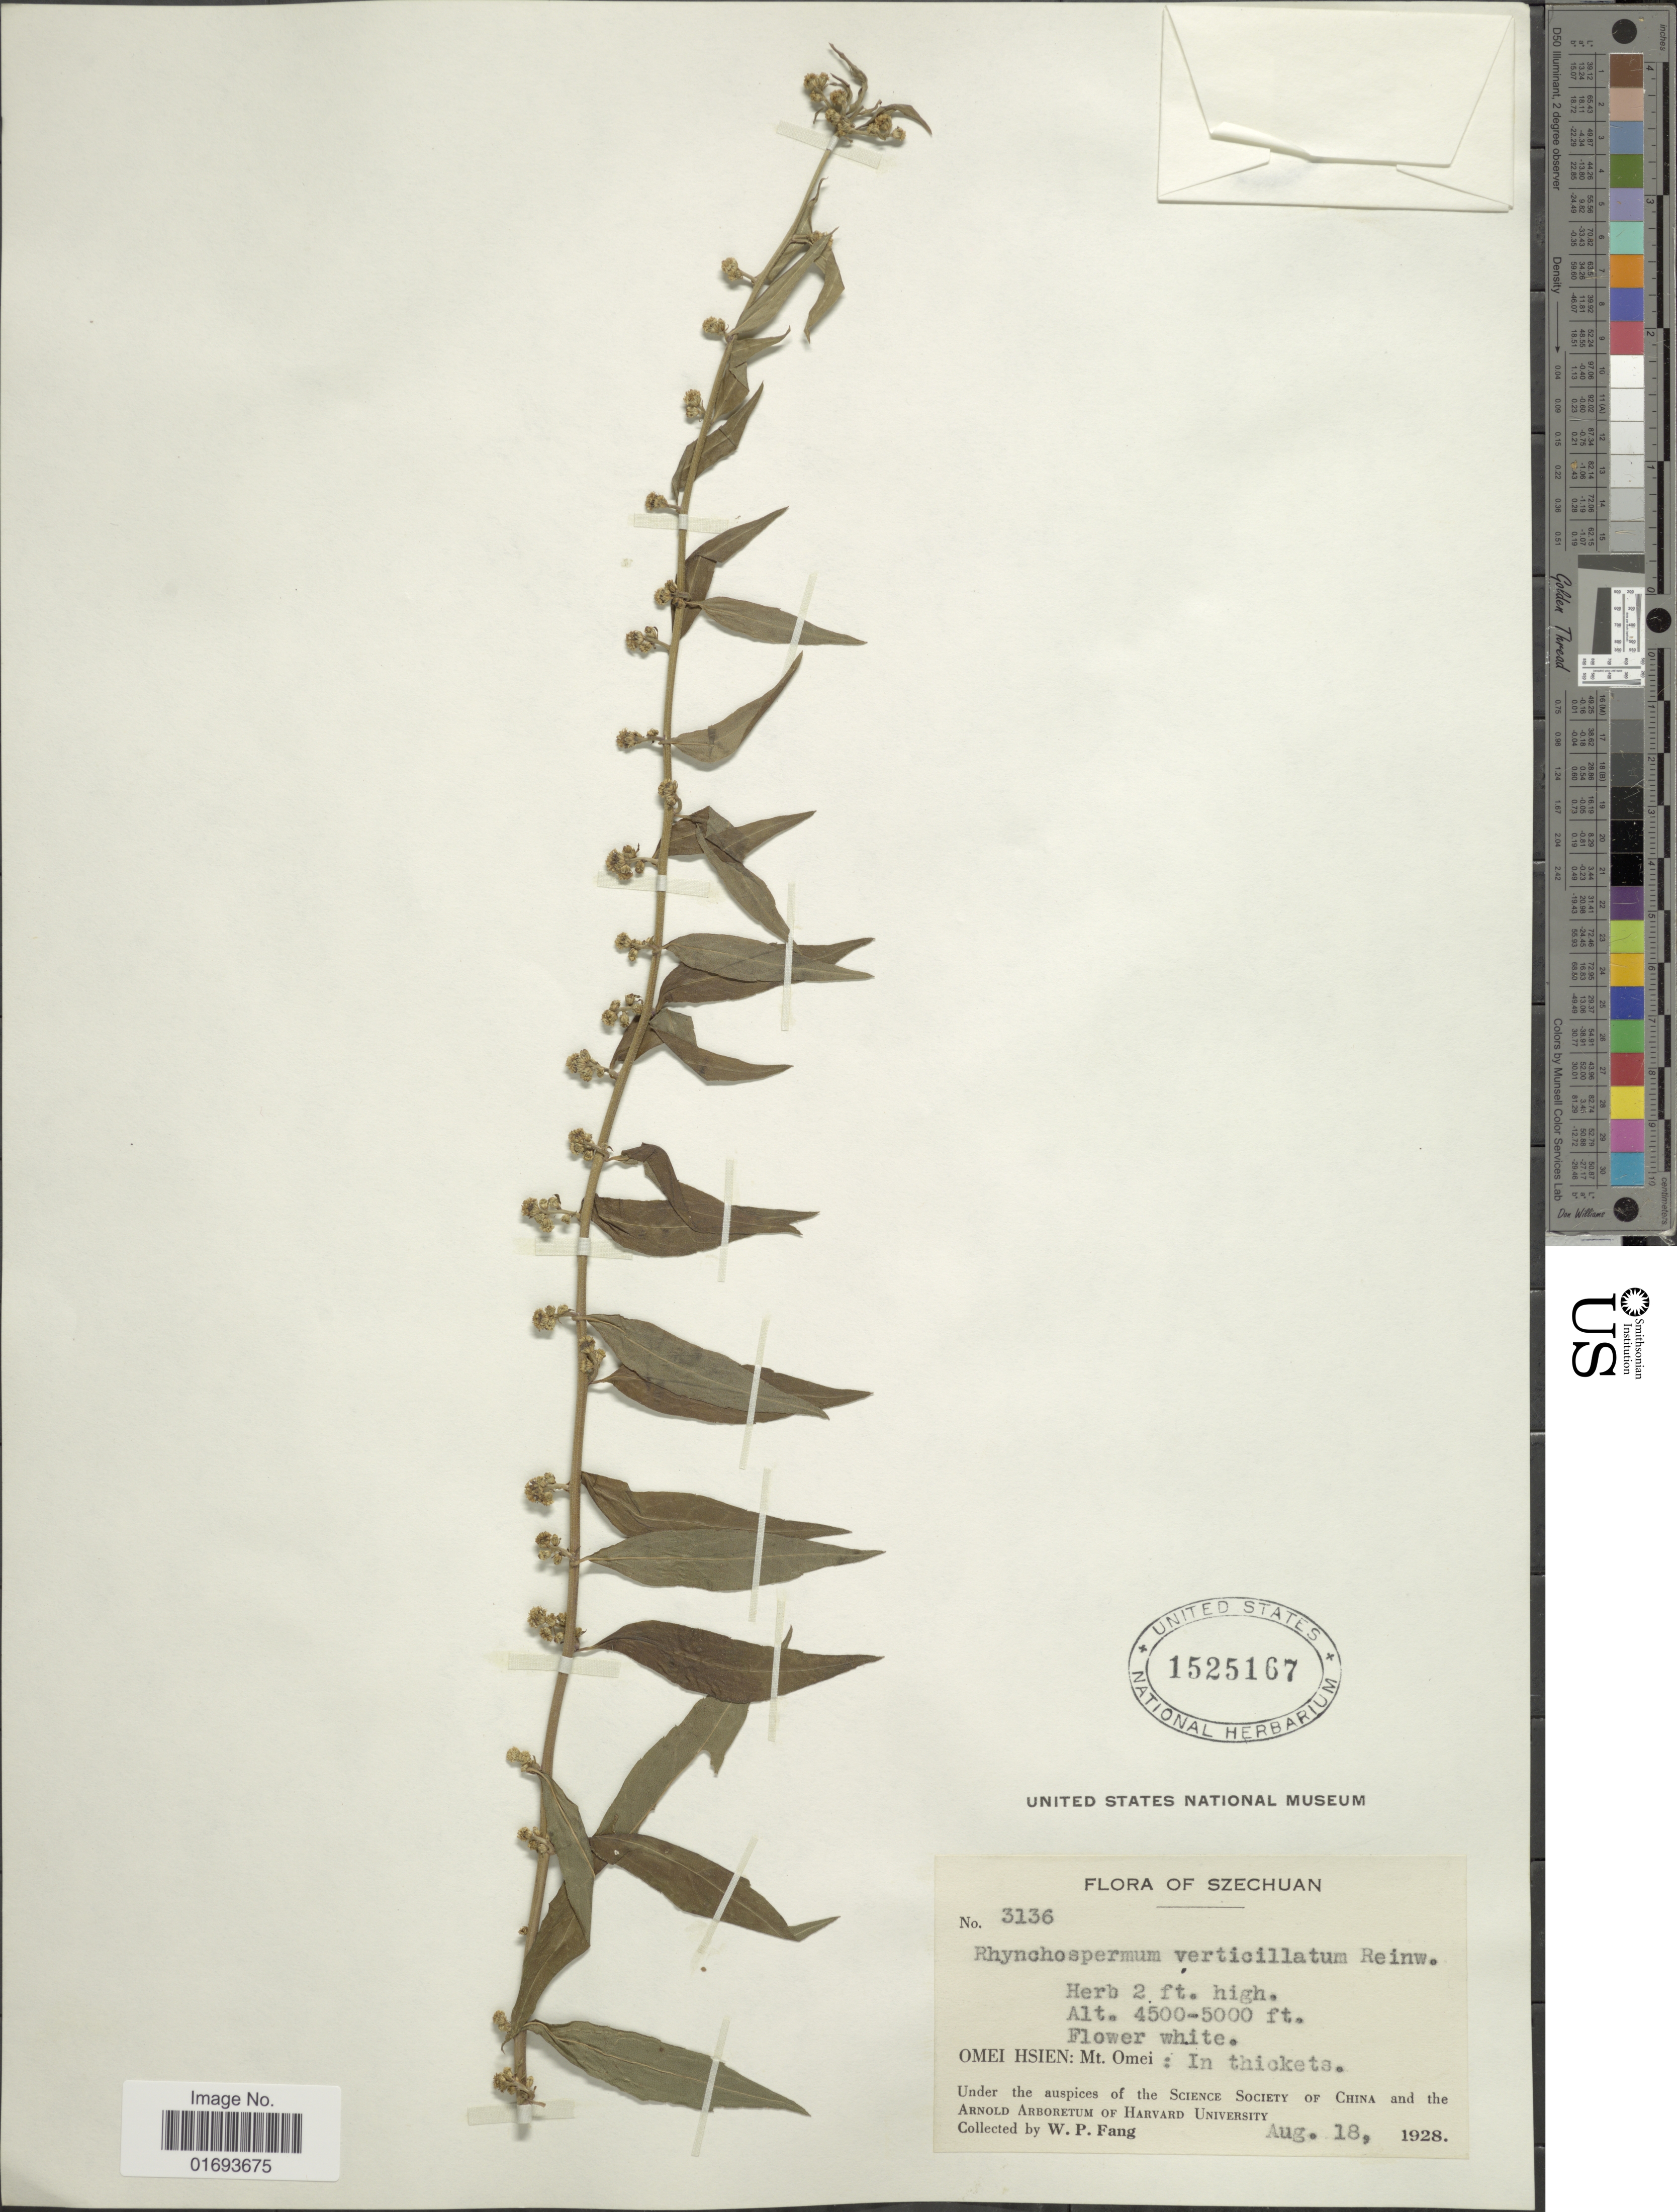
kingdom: Plantae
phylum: Tracheophyta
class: Magnoliopsida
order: Asterales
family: Asteraceae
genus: Rhynchospermum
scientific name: Rhynchospermum verticillatum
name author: Reinw.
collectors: W. P. Fang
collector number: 3136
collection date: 1928-08-18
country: China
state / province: Sichuan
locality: Szechuan, Omei Hsien: Mt. Omei. In thickets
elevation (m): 1372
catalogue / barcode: US 1525167